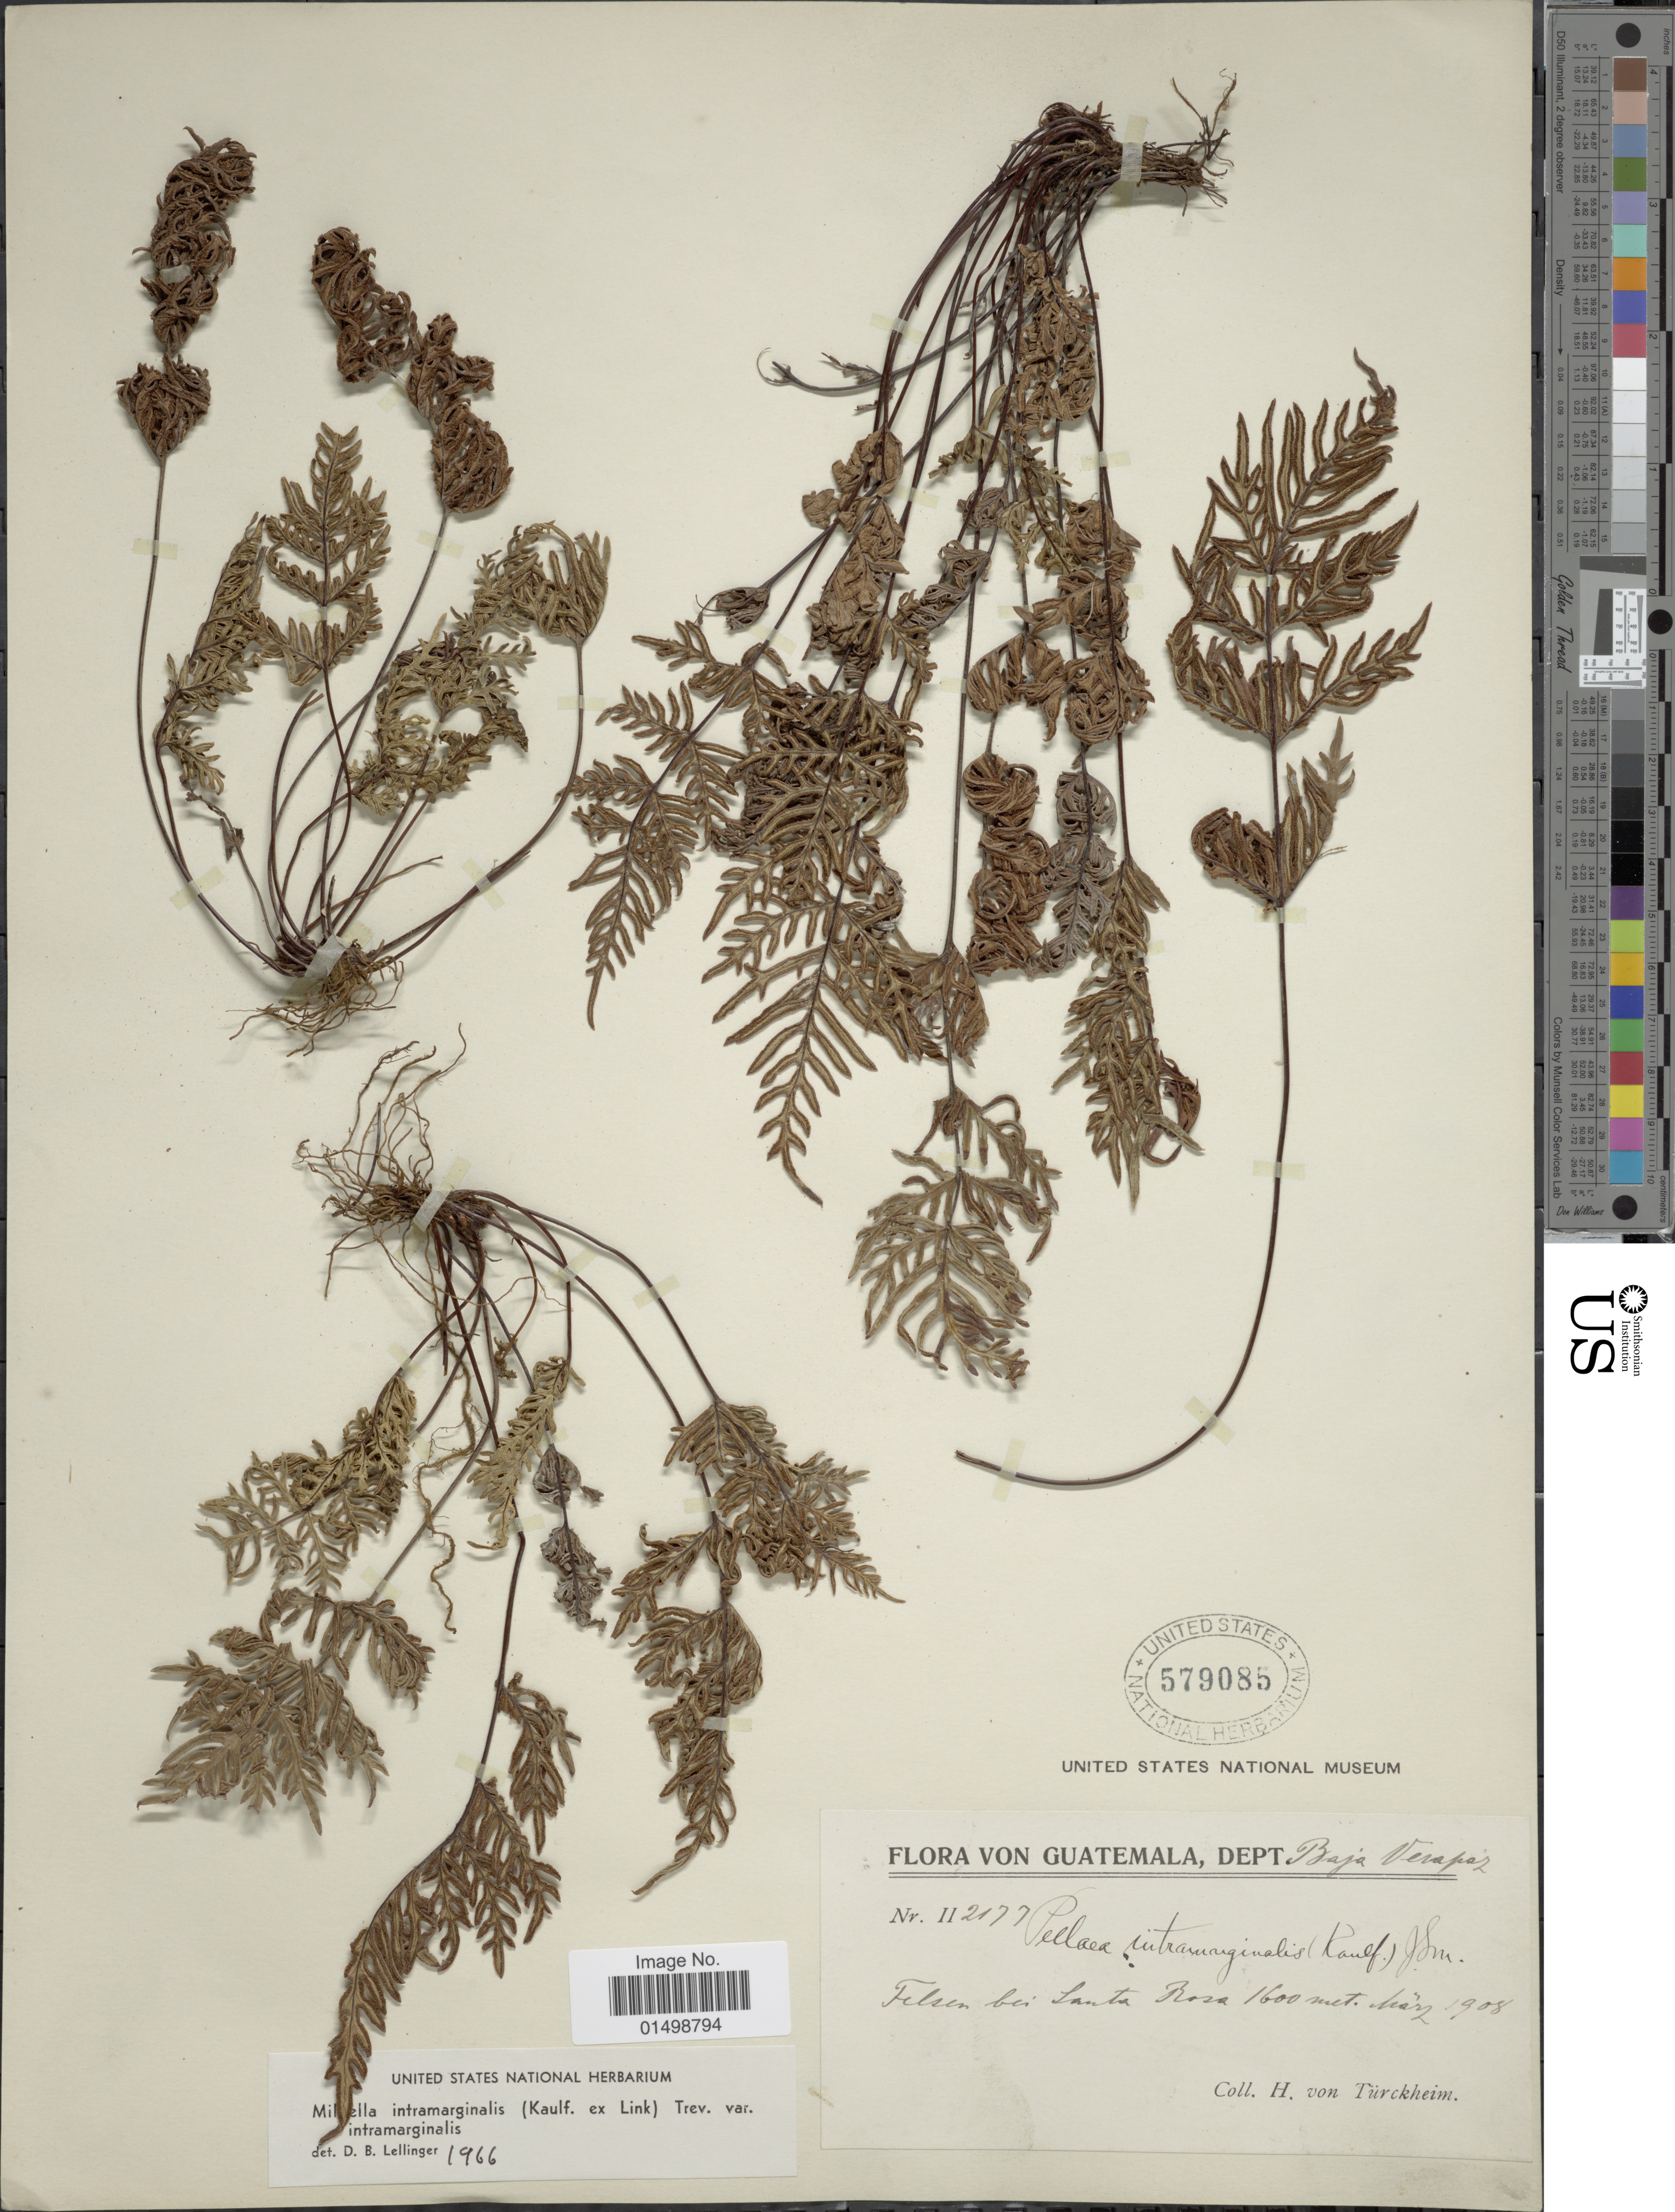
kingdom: Plantae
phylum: Tracheophyta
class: Polypodiopsida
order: Polypodiales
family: Pteridaceae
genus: Cheilanthes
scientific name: Cheilanthes intramarginalis var. intramarginalis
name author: (Kaulf.) Hook.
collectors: H. von Türckheim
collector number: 2177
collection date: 1908-03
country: Guatemala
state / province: Baja Verapaz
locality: Felsen bei Santa Rosa [cliff at Santa Rosa]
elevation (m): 1600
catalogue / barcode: US 579085